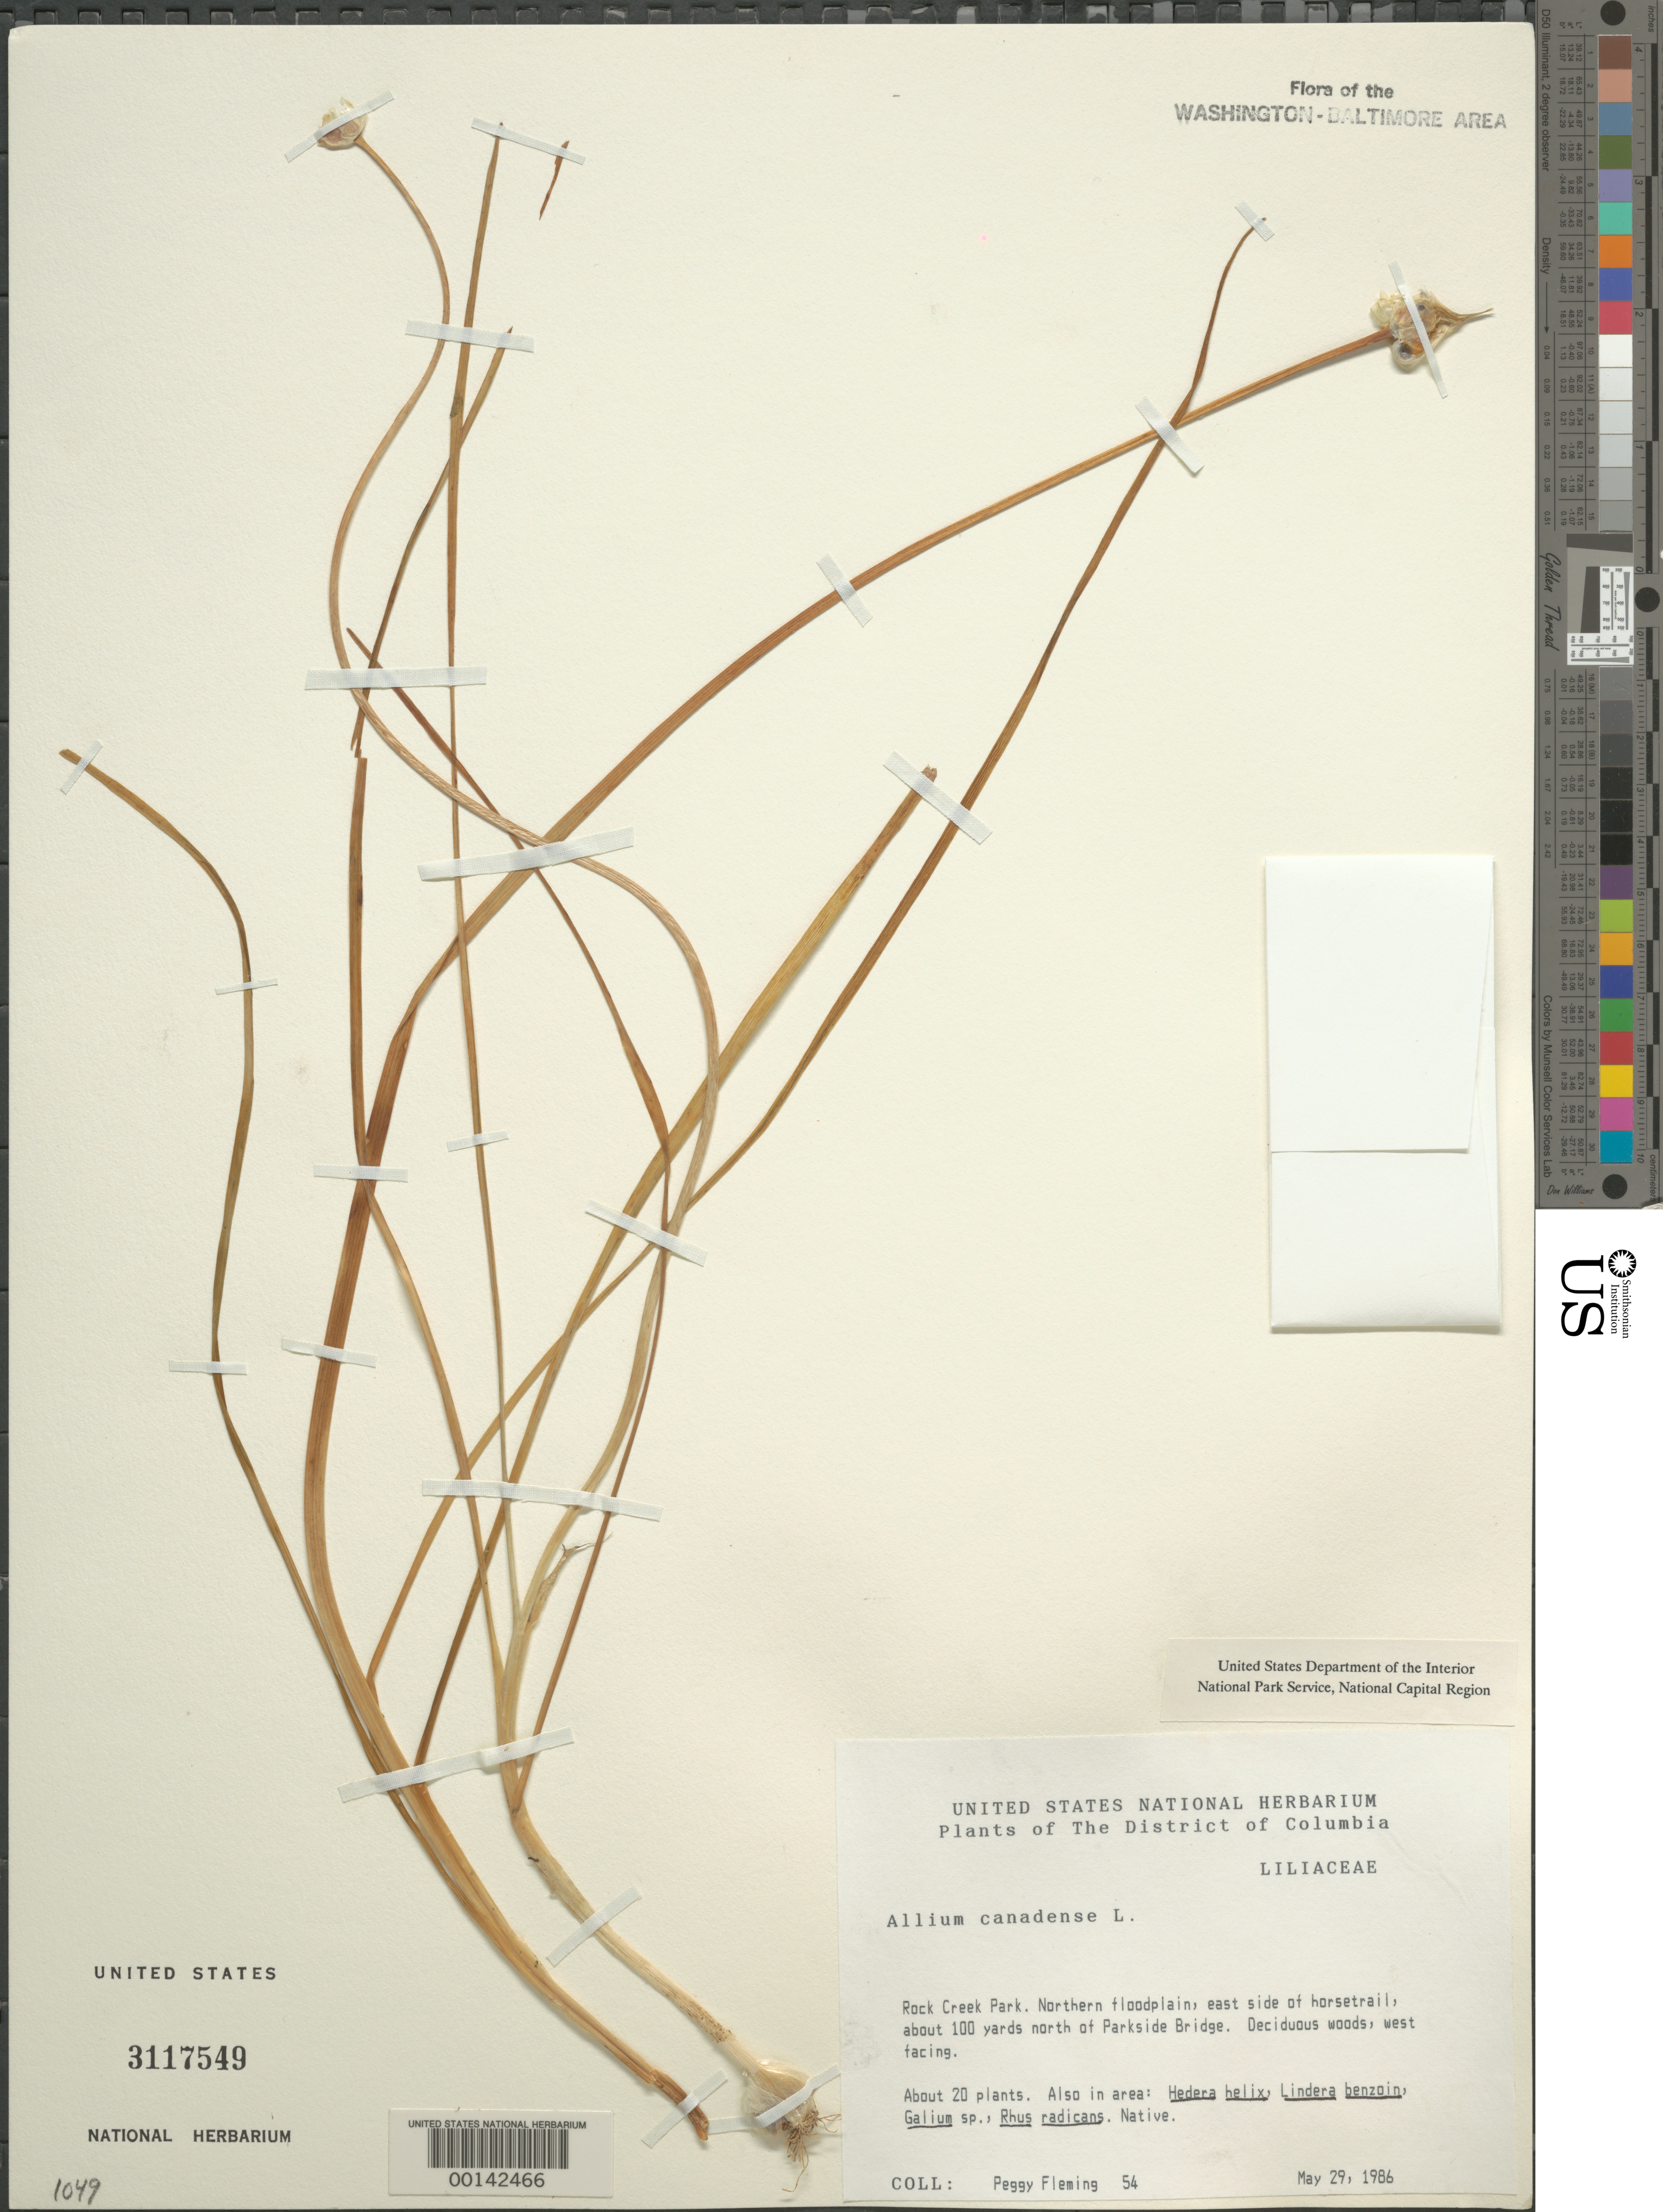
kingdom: Plantae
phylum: Tracheophyta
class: Liliopsida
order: Asparagales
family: Amaryllidaceae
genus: Allium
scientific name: Allium canadense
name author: L.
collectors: P. Fleming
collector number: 54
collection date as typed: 29 May 1986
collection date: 1986-05-29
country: United States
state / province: District of Columbia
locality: Rock Creek Park. Northern floodplain, east side of horsetrail, about 100 yards north of Parkside Bridge. Rock Creek Park and vicinity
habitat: Deciduous woods, west facing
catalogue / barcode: US 3117549